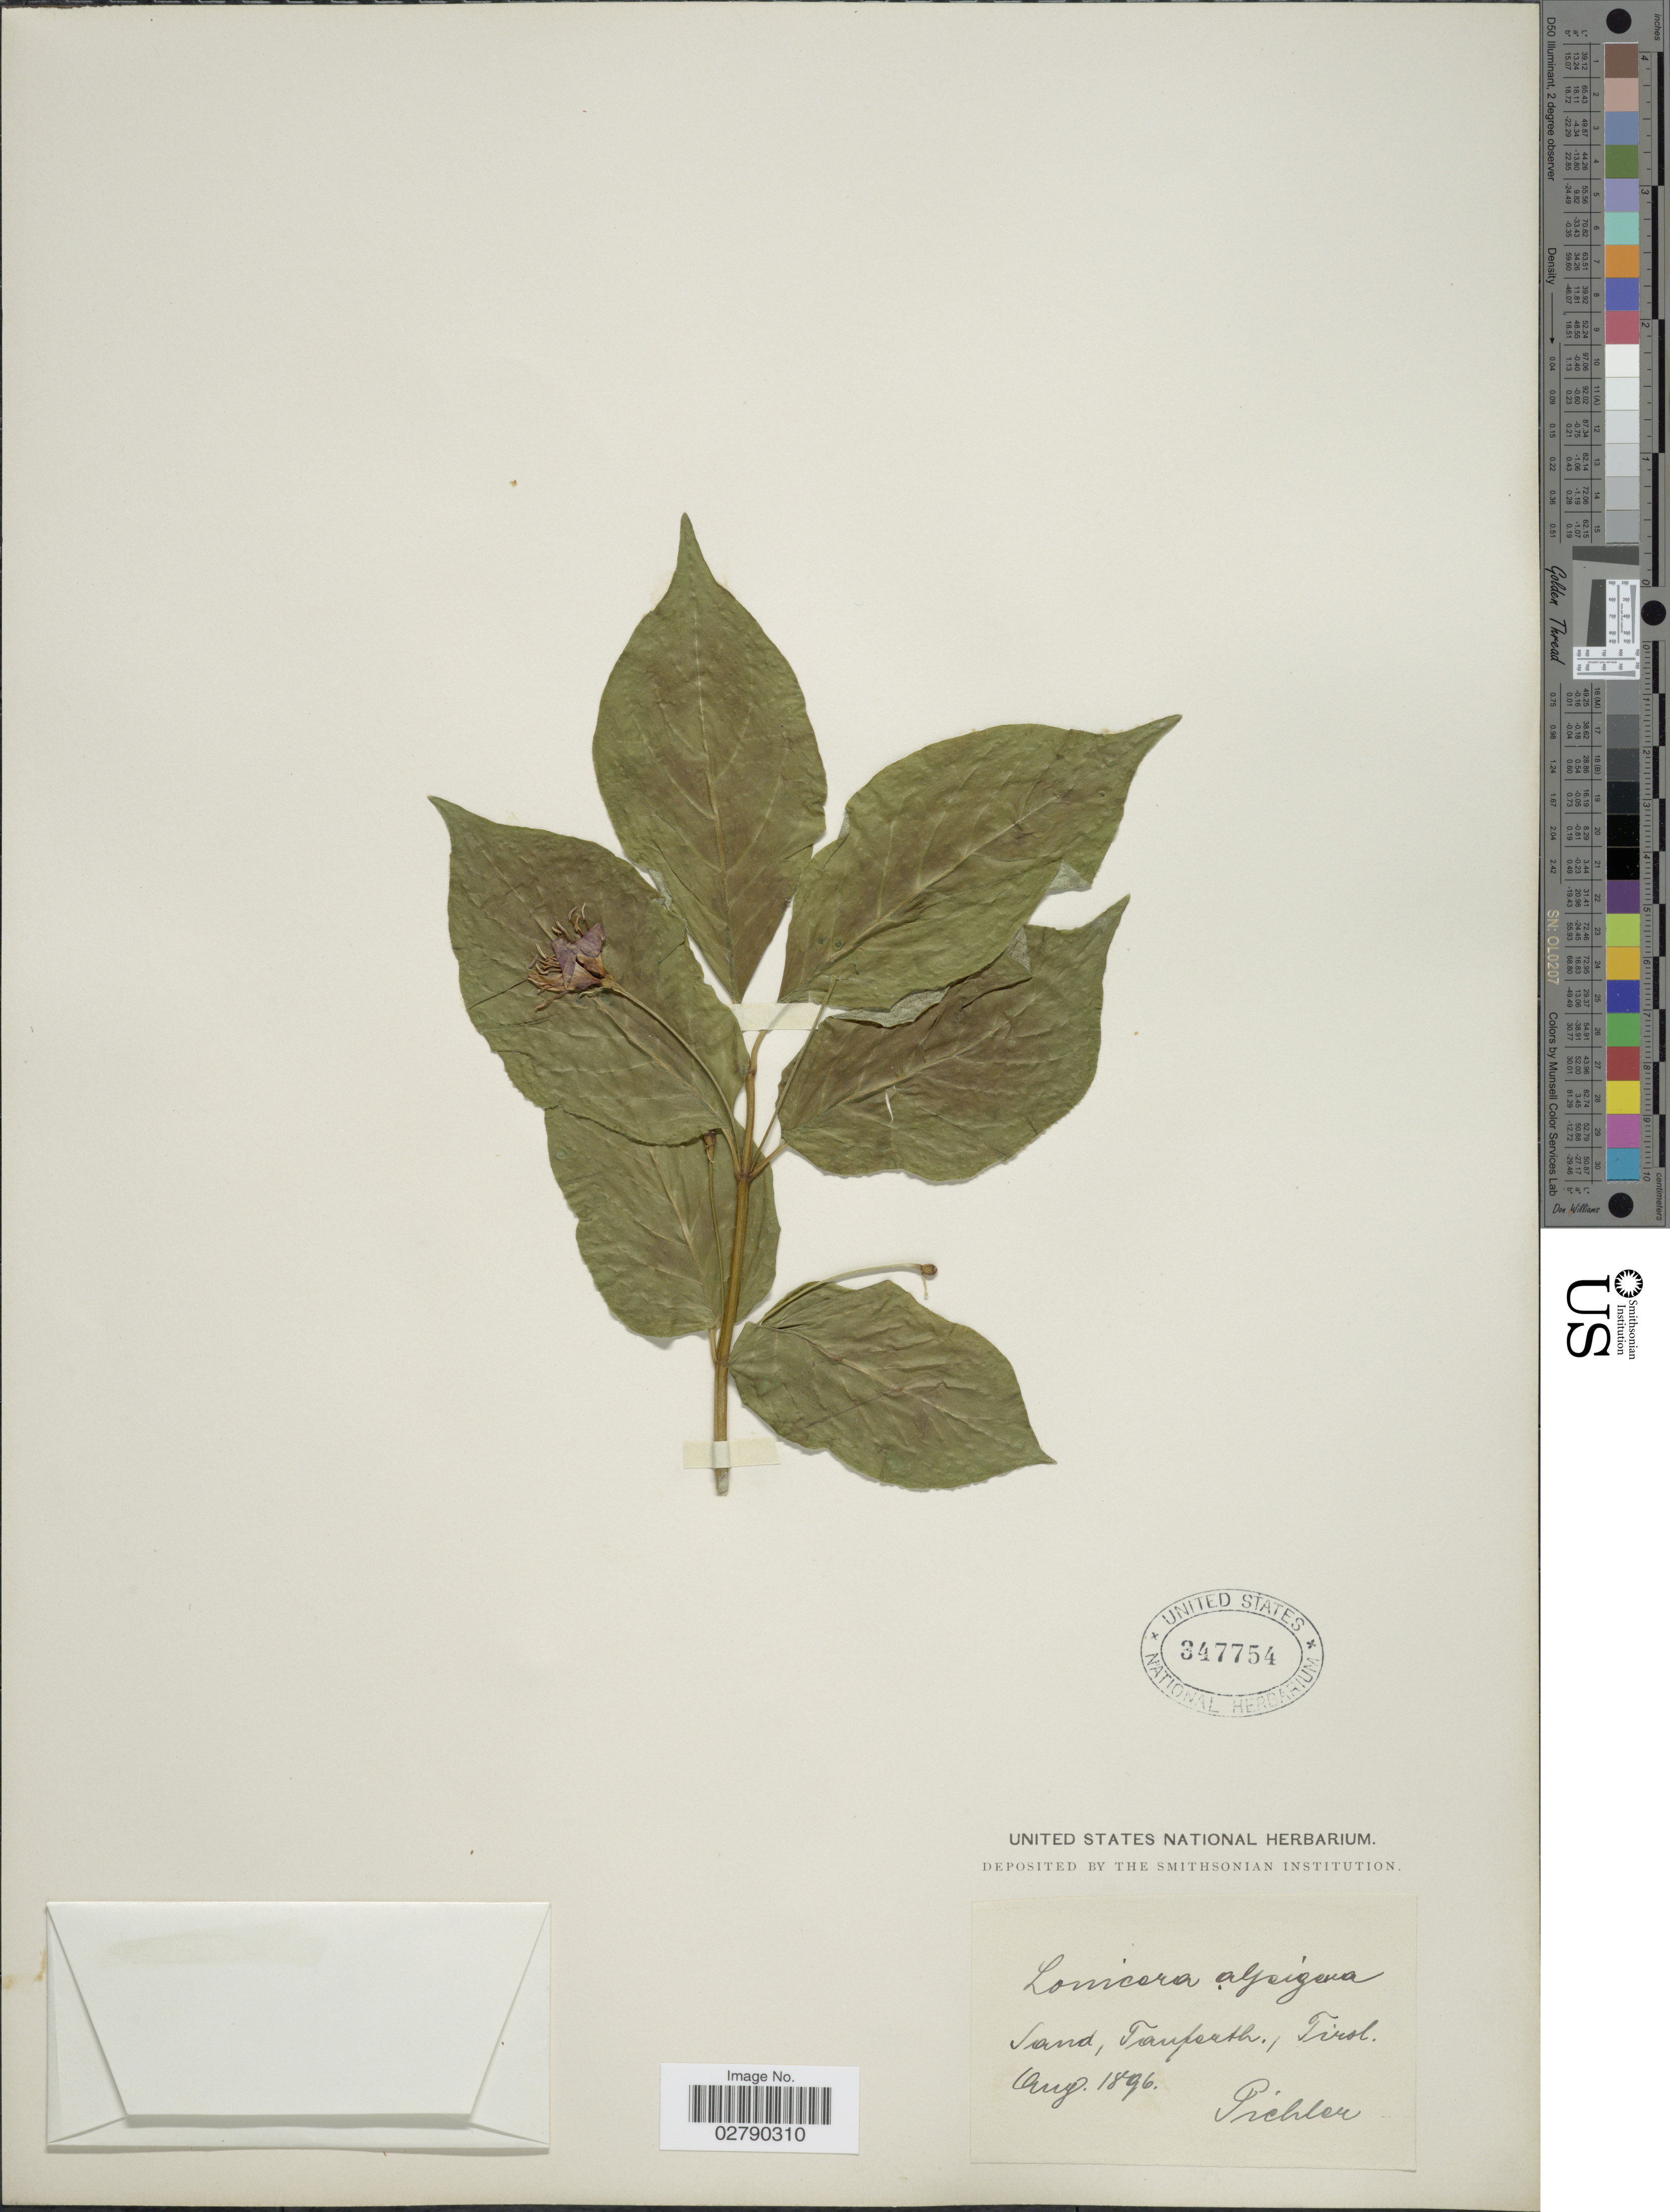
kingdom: Plantae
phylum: Tracheophyta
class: Magnoliopsida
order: Dipsacales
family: Caprifoliaceae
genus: Leycesteria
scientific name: Leycesteria alpigena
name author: L.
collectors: Pichler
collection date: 1896-08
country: Austria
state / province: Tirol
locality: Sand, Tanperth [interpreted]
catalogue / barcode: US 347754